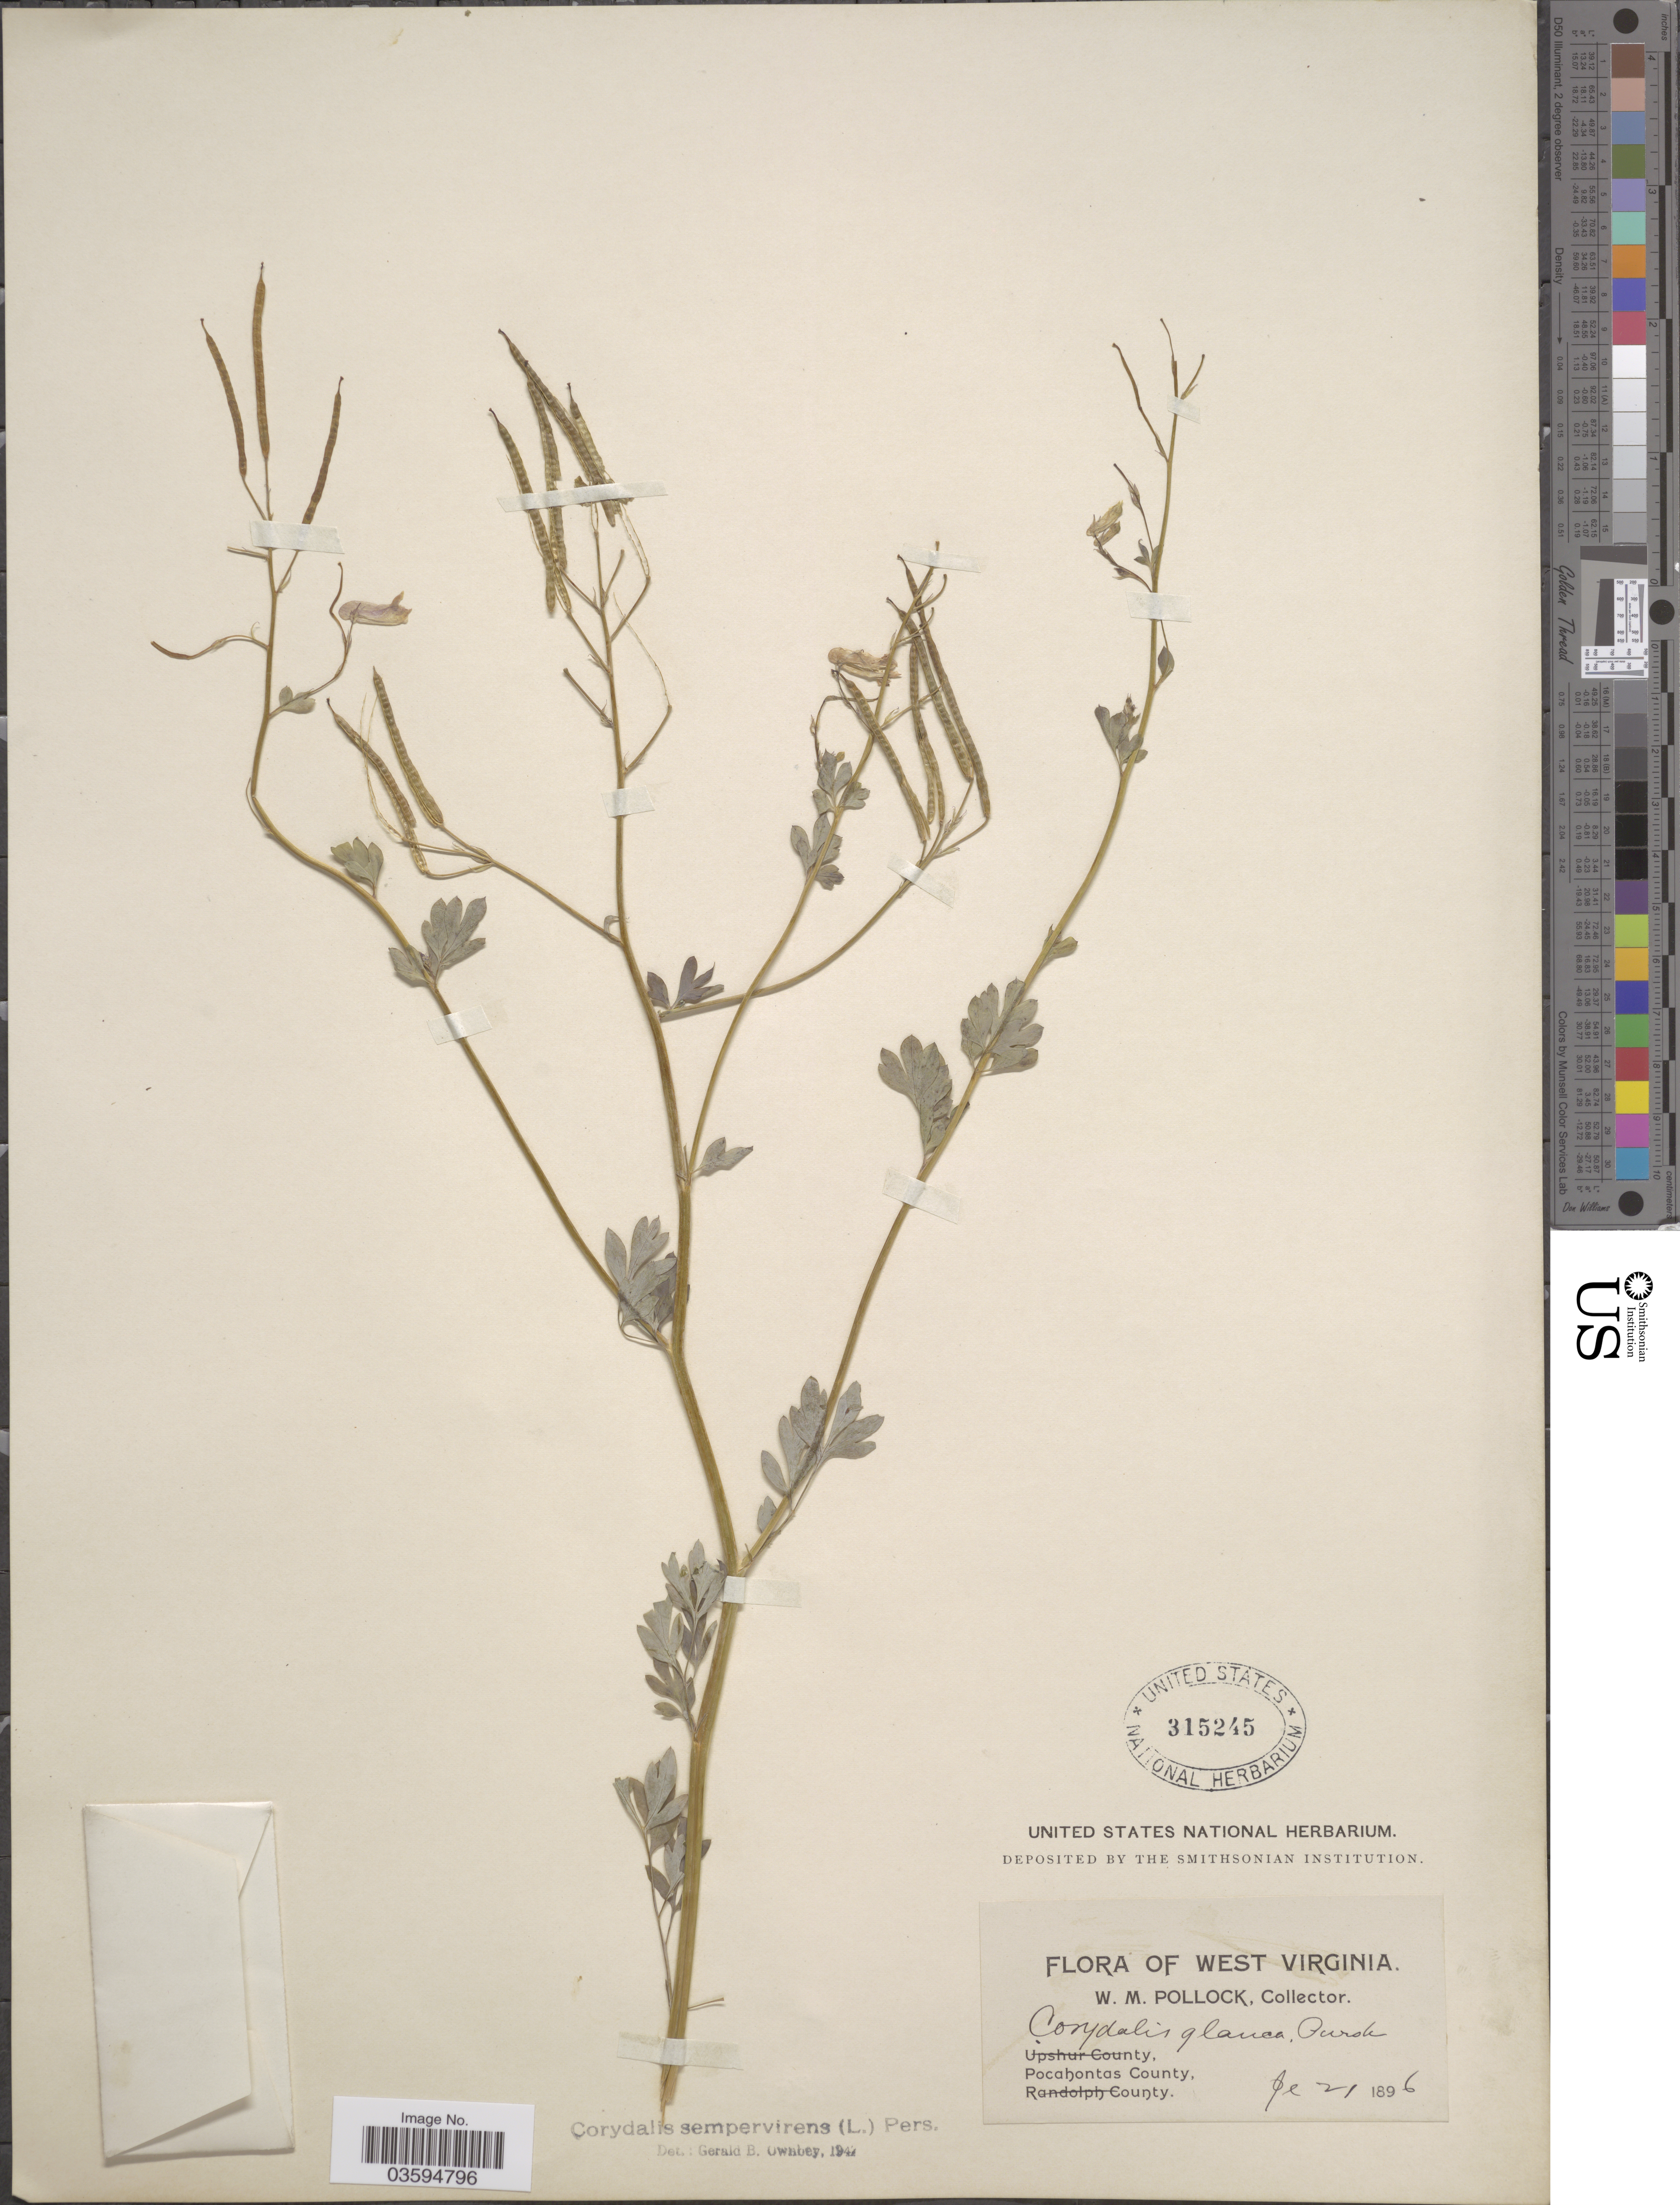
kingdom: Plantae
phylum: Tracheophyta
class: Magnoliopsida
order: Ranunculales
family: Papaveraceae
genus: Capnoides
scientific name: Capnoides sempervirens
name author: (L.) Borkh.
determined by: Strong, M. T., (US), Smithsonian Institution - National Museum of Natural History (UNITED STATES)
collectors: W. M. Pollock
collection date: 1896-09-21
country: United States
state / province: West Virginia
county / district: Pocahontas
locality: Pocahontas County.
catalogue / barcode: US 315245